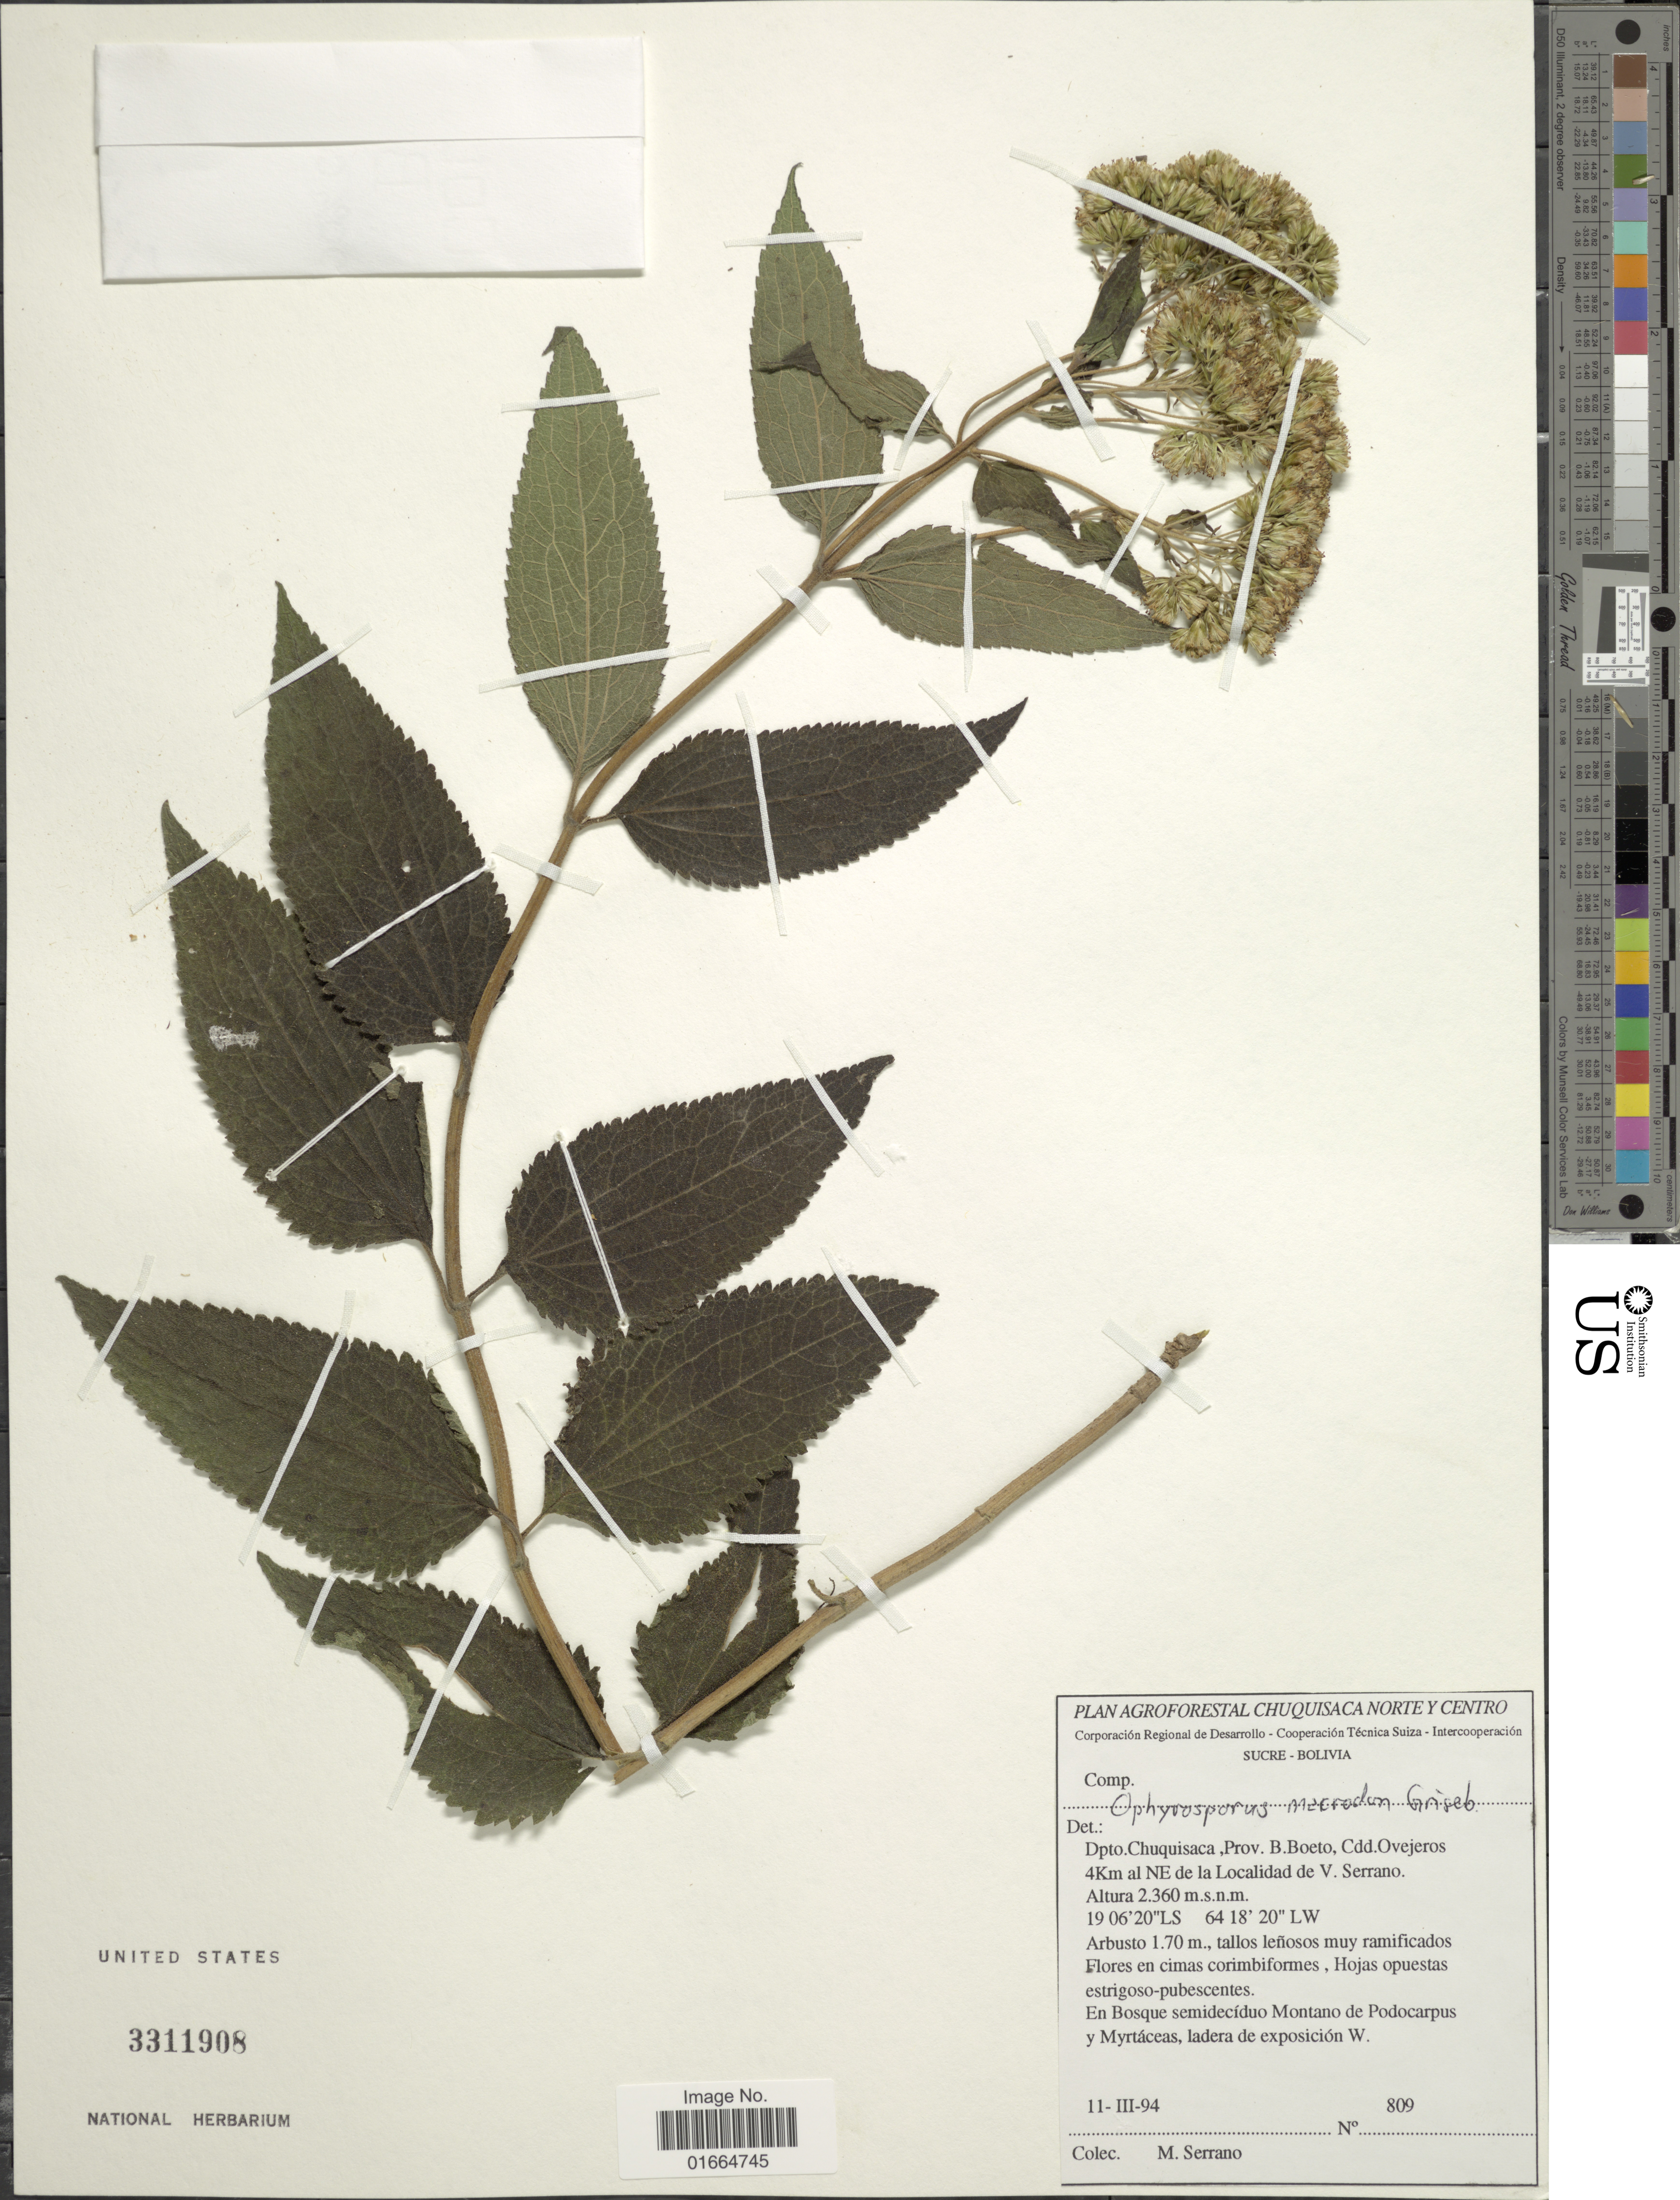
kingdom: Plantae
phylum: Tracheophyta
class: Magnoliopsida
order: Asterales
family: Asteraceae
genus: Ophryosporus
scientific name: Ophryosporus macrodon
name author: Griseb.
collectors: M. Serrano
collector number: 809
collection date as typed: Transcribed d/m/y: 11/3/94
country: Bolivia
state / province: Chuquisaca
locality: Dpto. Chuquisaca, Prov. B.Boeto, Cdd. Ovejeros 64Km al NE de la Localidad de V. Serranol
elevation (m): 2360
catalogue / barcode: US 3311908